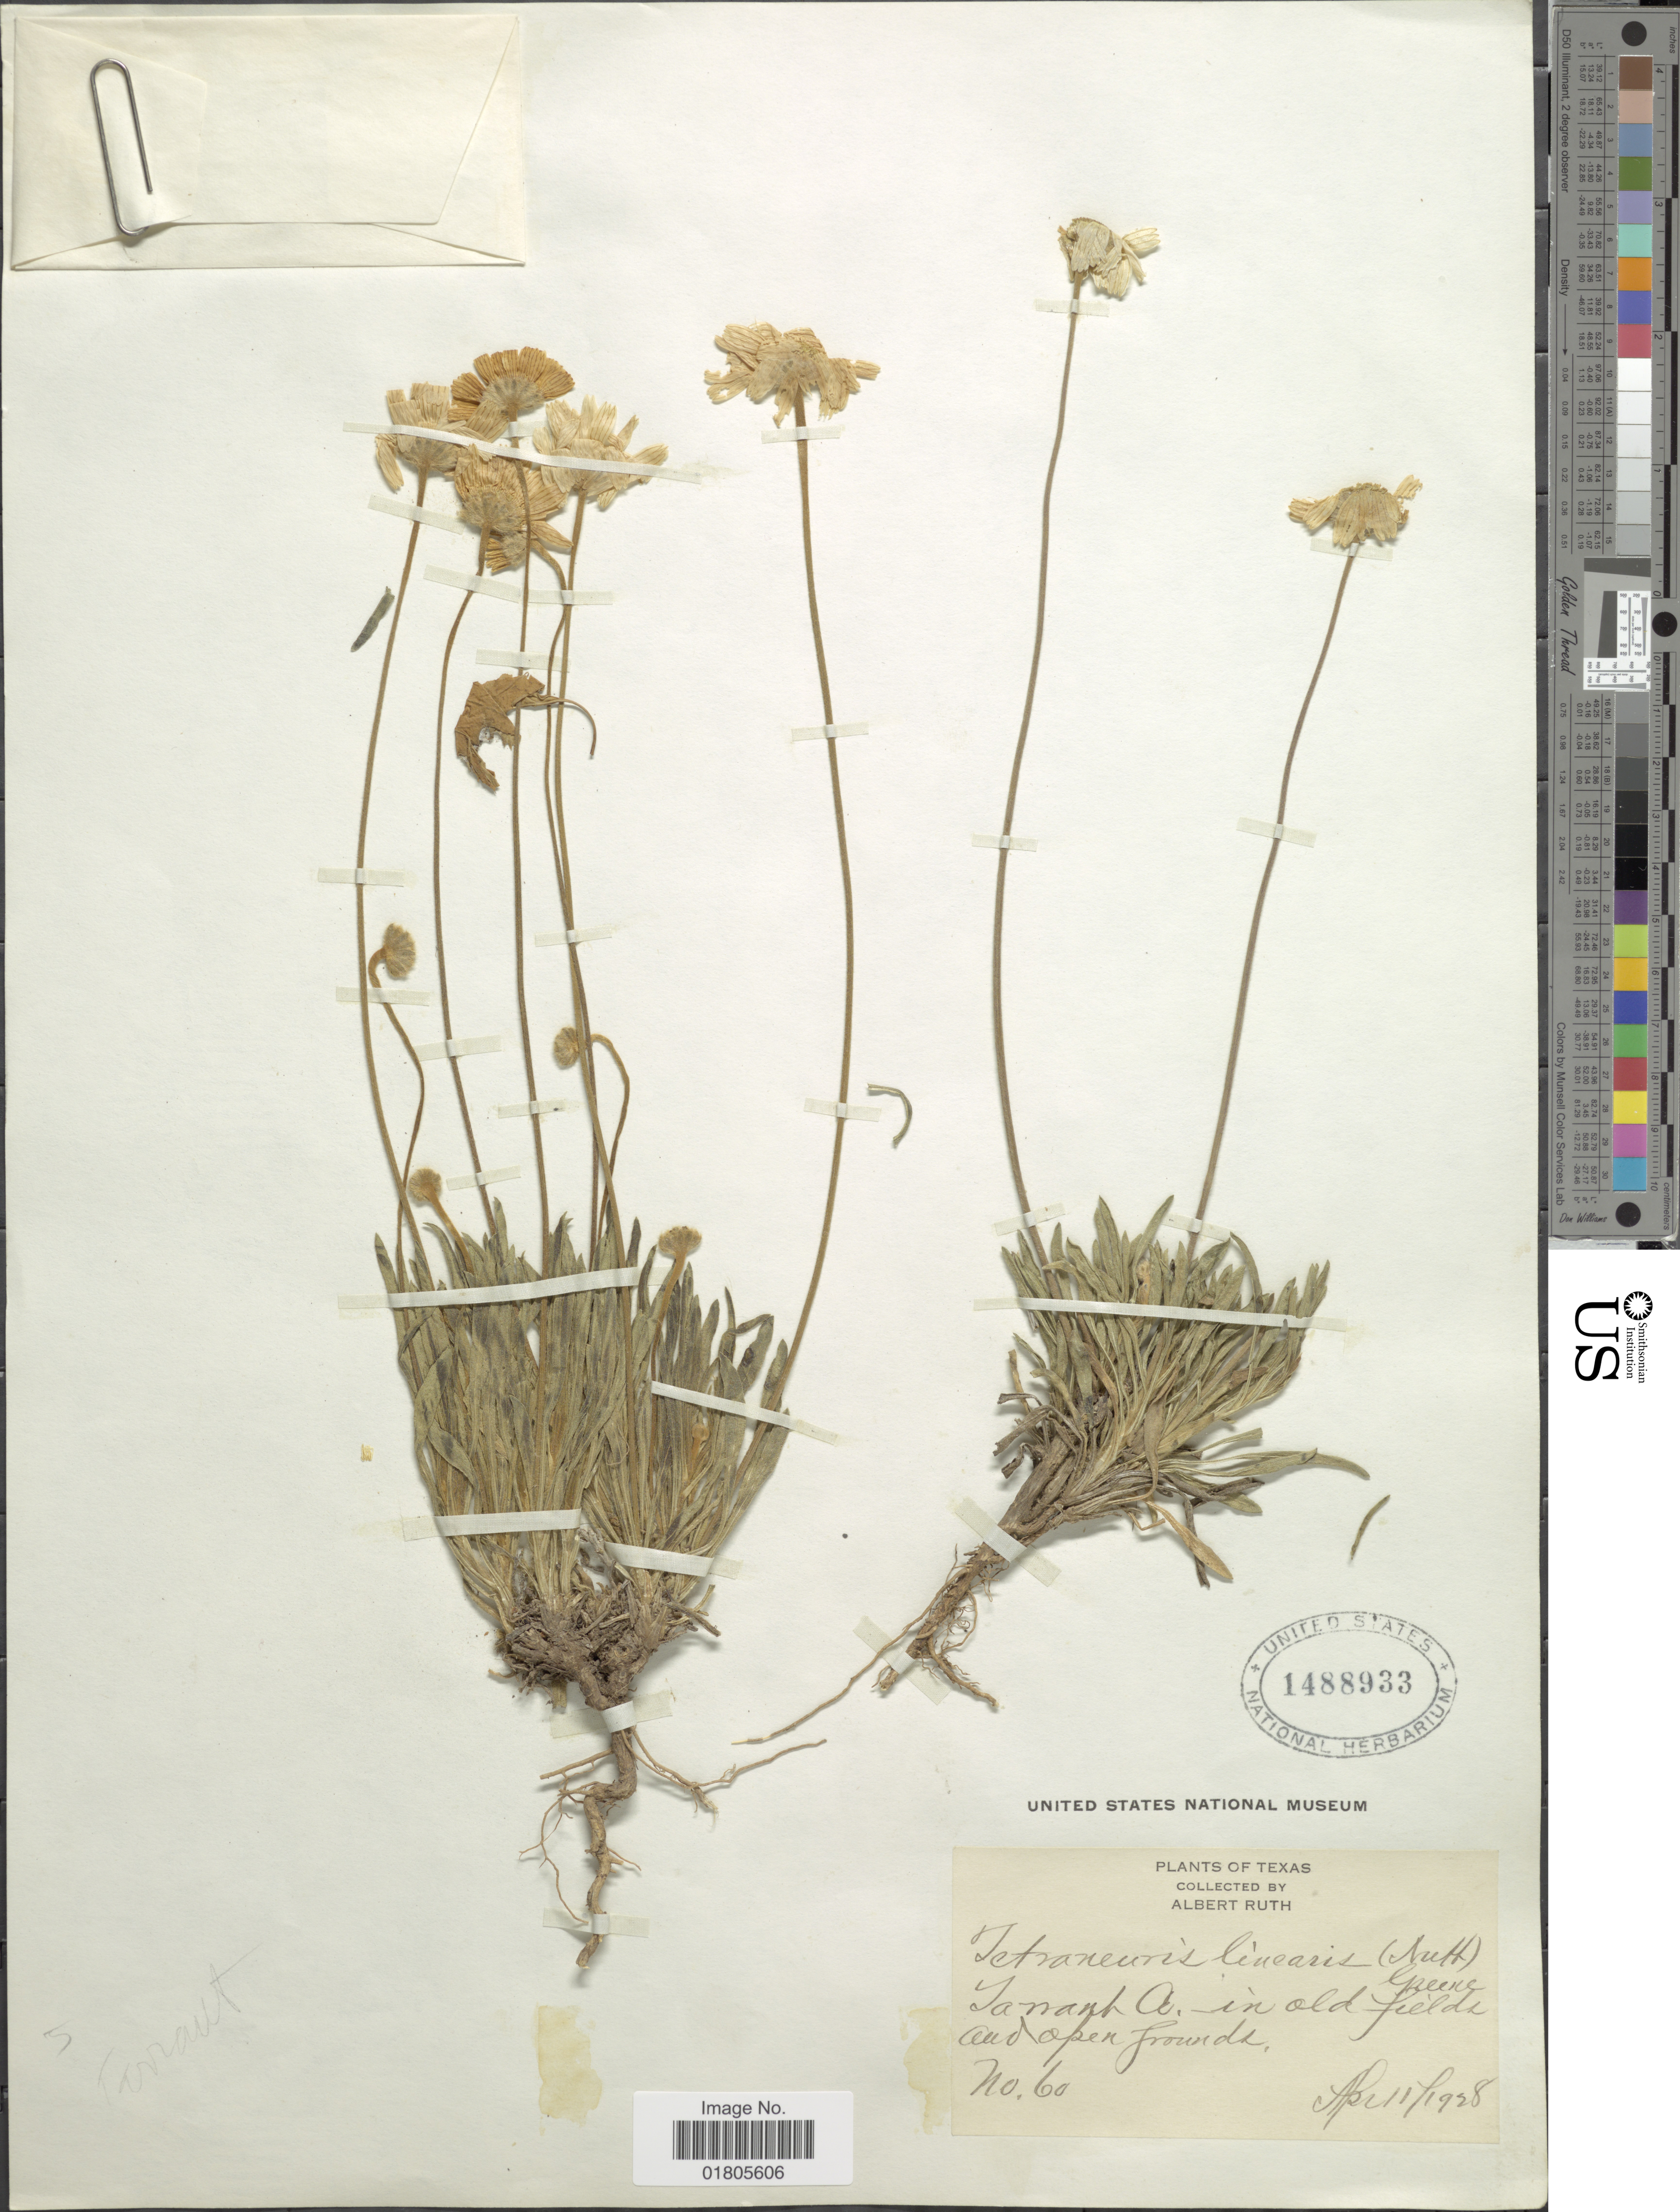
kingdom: Plantae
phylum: Tracheophyta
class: Magnoliopsida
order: Asterales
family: Asteraceae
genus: Actinea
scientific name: Actinea scaposa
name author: (DC.) Kuntze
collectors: A. Ruth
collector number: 60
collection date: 1928-04-11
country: United States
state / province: Texas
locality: Tarrant Co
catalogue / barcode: US 1488933